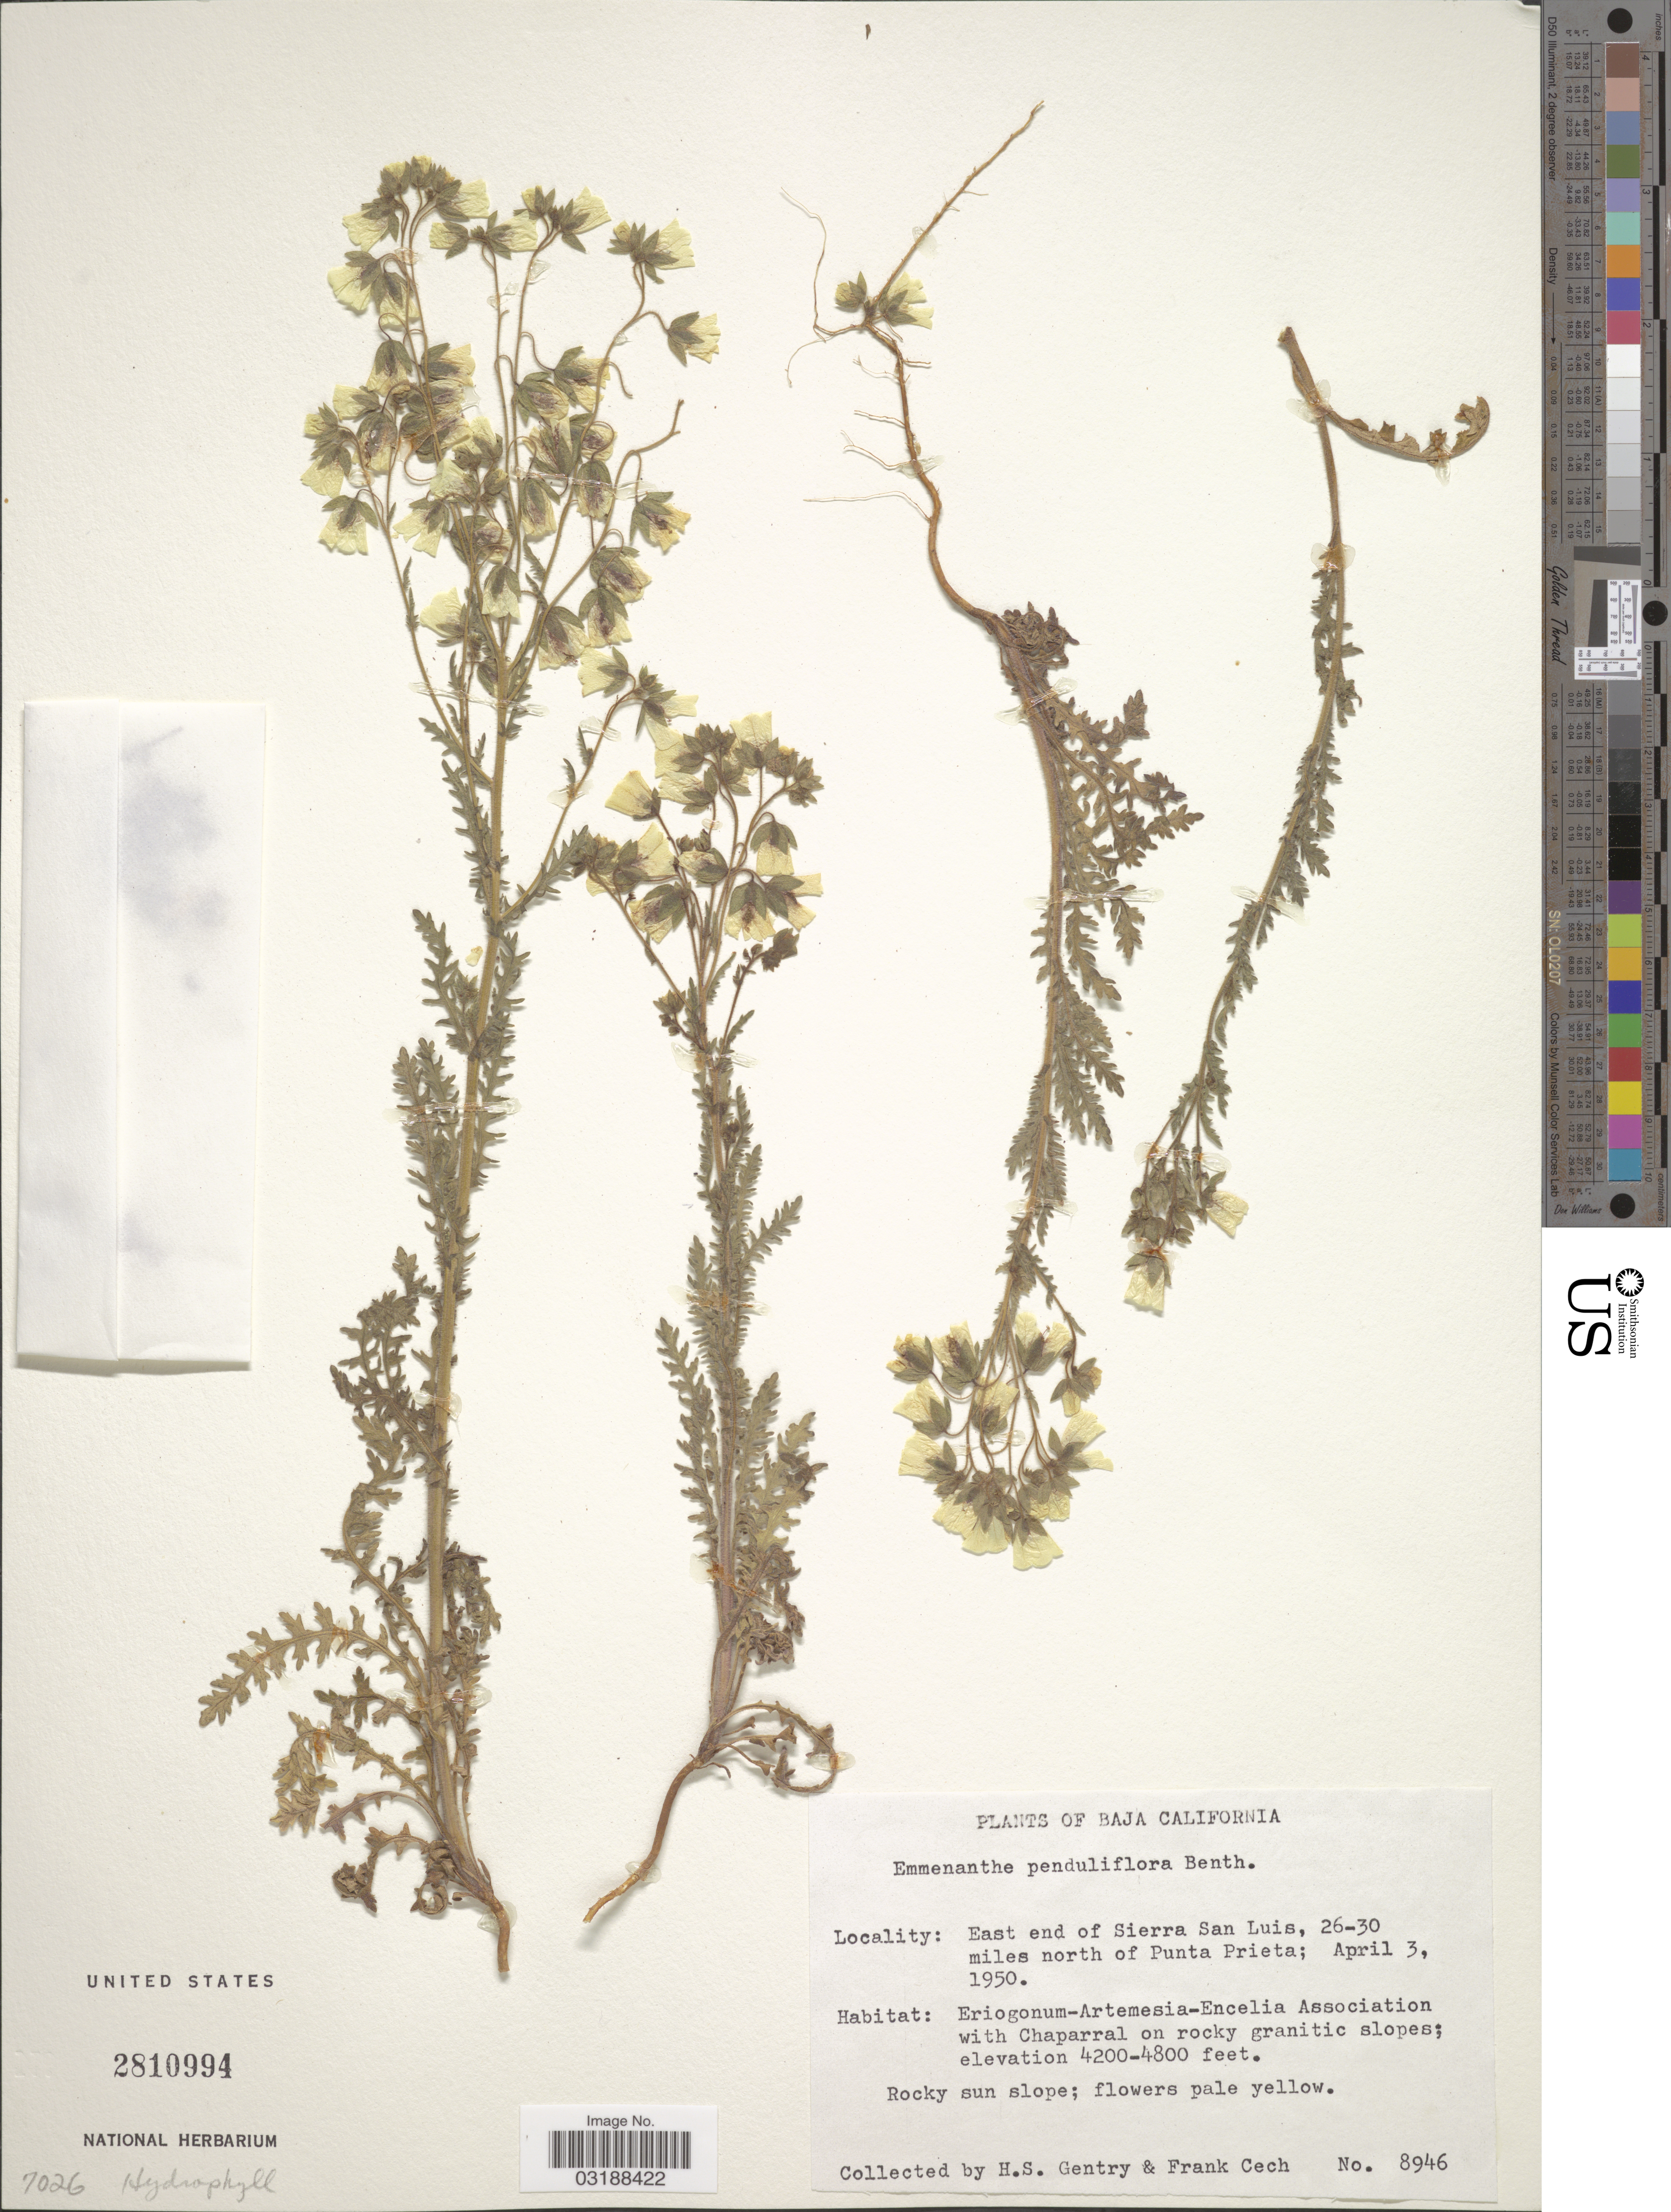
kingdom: Plantae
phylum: Tracheophyta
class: Magnoliopsida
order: Boraginales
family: Hydrophyllaceae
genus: Emmenanthe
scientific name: Emmenanthe penduliflora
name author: Benth.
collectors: H. S. Gentry & F. Cech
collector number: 8946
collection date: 1950-04-03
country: Mexico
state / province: Baja California Norte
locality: East end of Sierra San Luis, 26-30 miles north of Punta Prieta.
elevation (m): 1280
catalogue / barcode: US 2810994